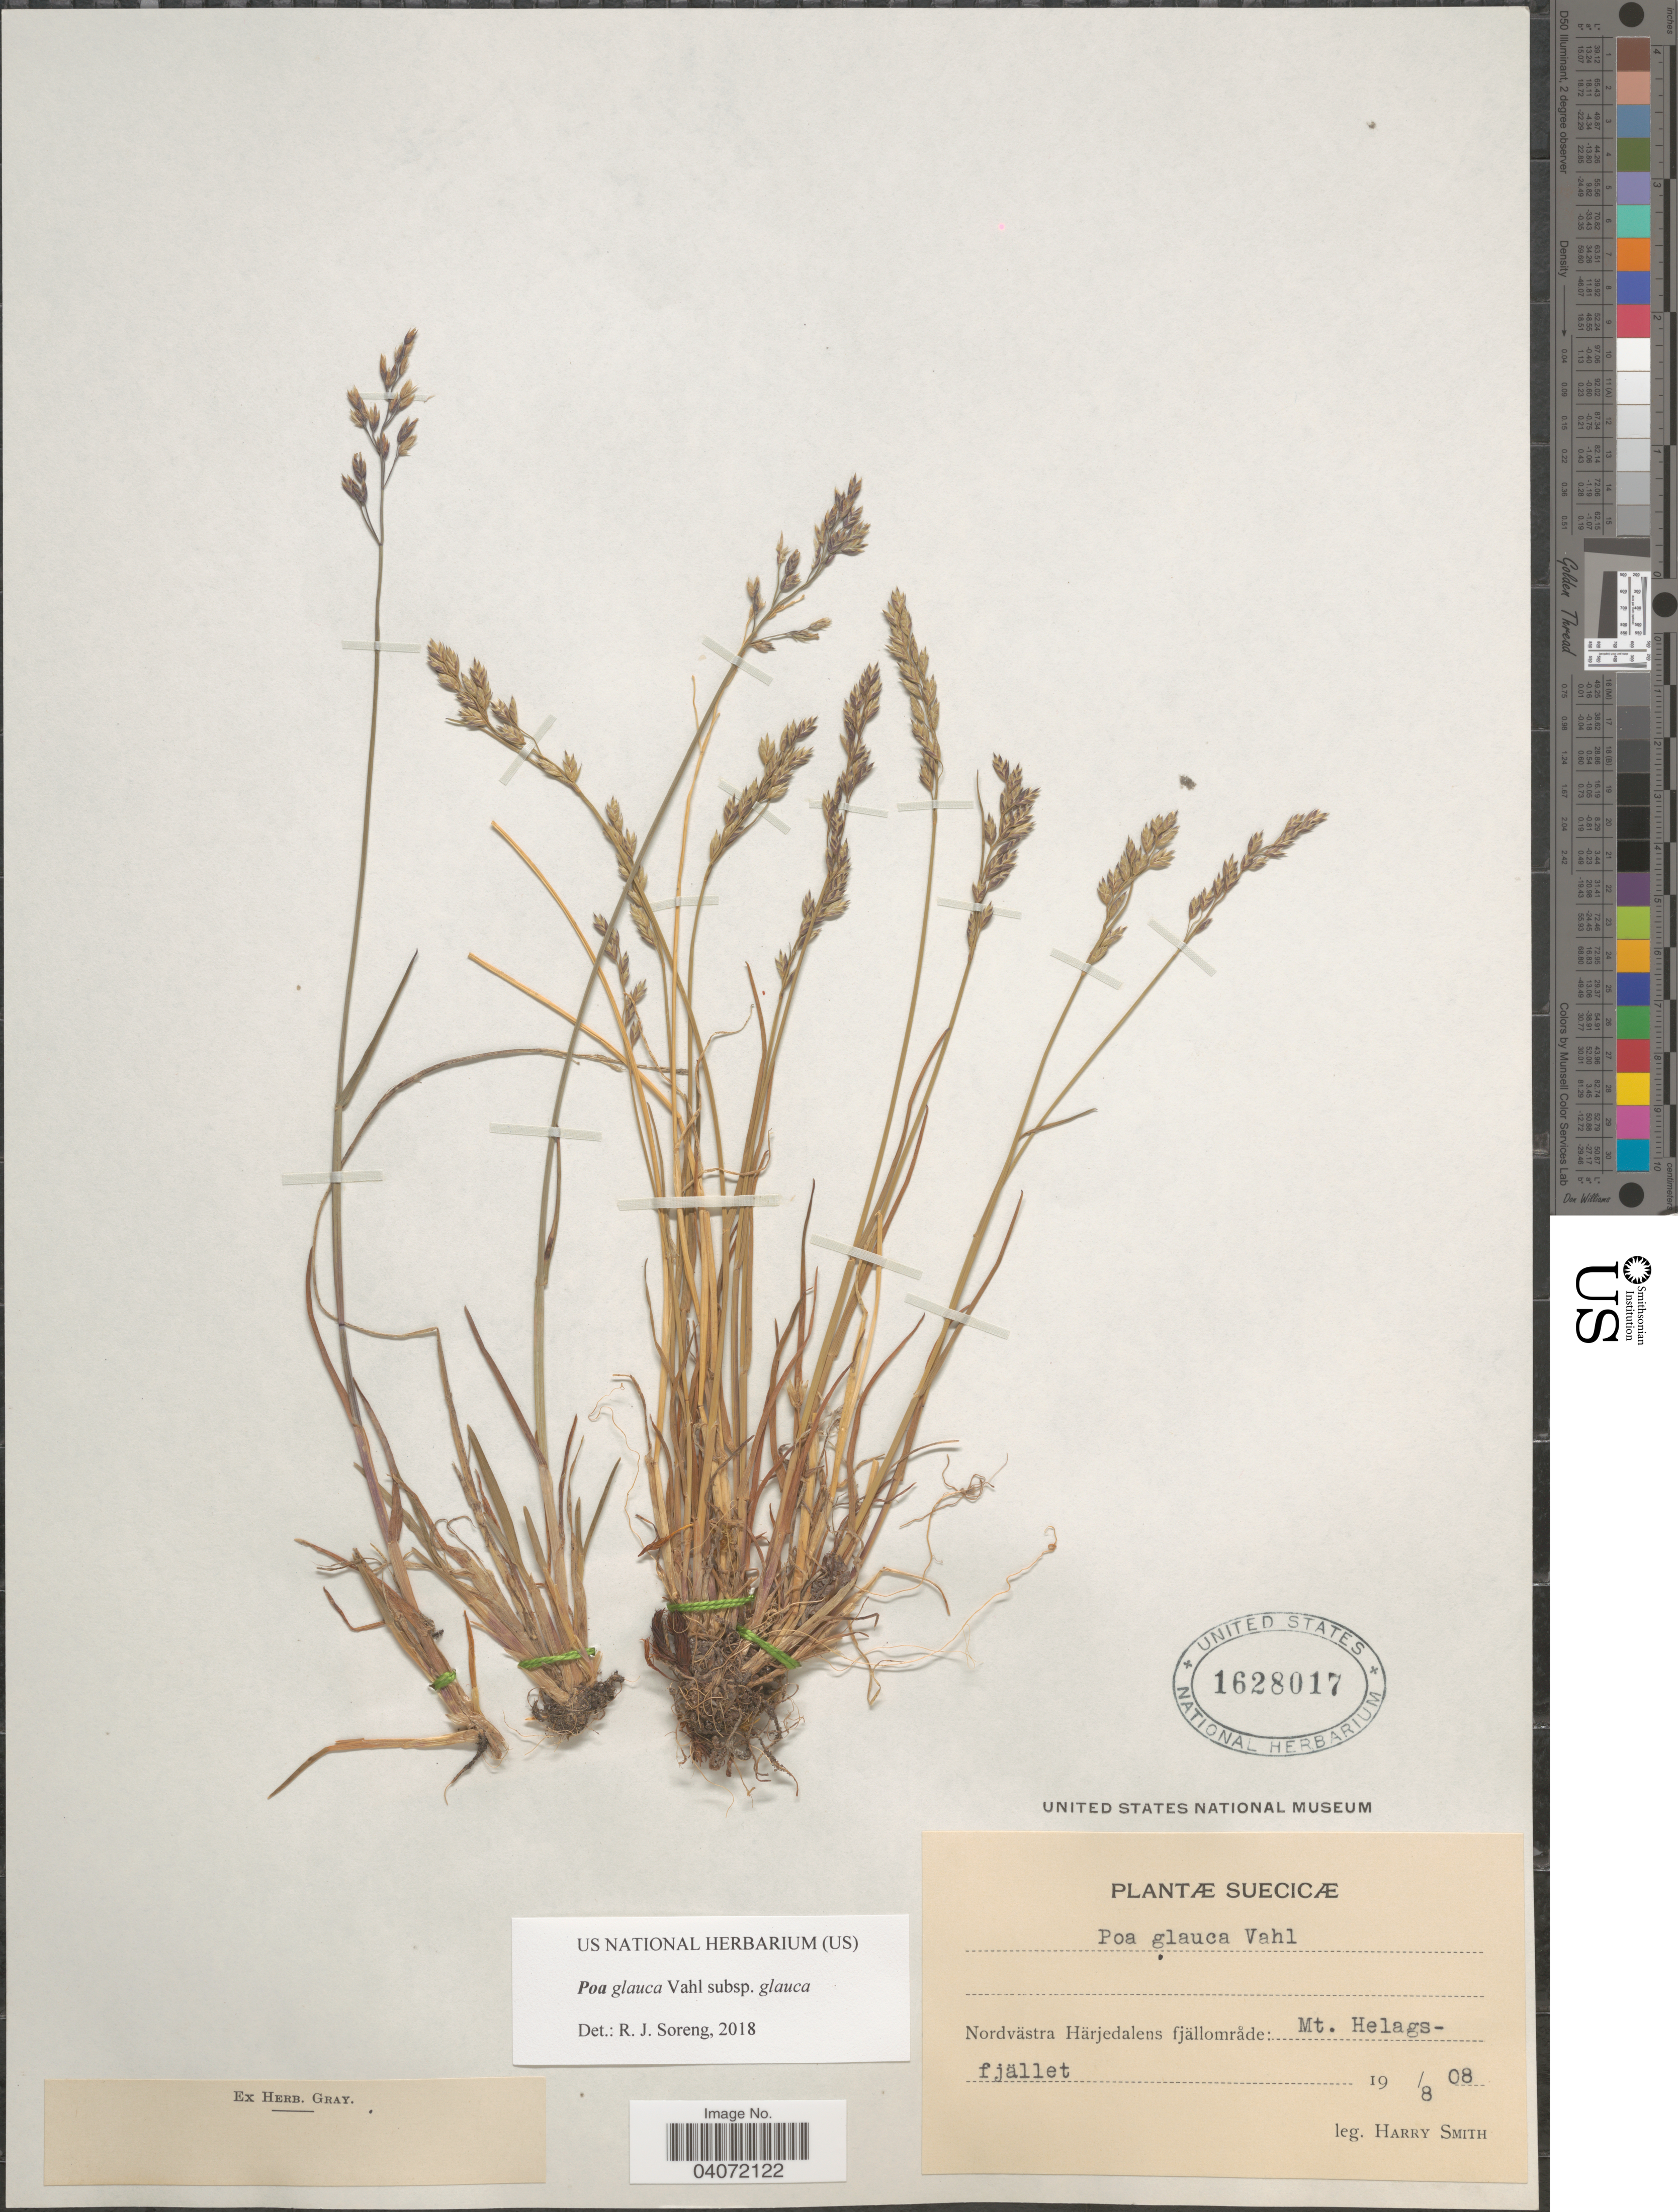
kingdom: Plantae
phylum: Tracheophyta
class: Liliopsida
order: Poales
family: Poaceae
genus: Poa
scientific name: Poa glauca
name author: Vahl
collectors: H. Smith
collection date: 1908-08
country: Sweden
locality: Suecicæ. Nordvästra Härjedalens fjällområde: Mt. Helagsfjället.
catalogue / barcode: US 1628017